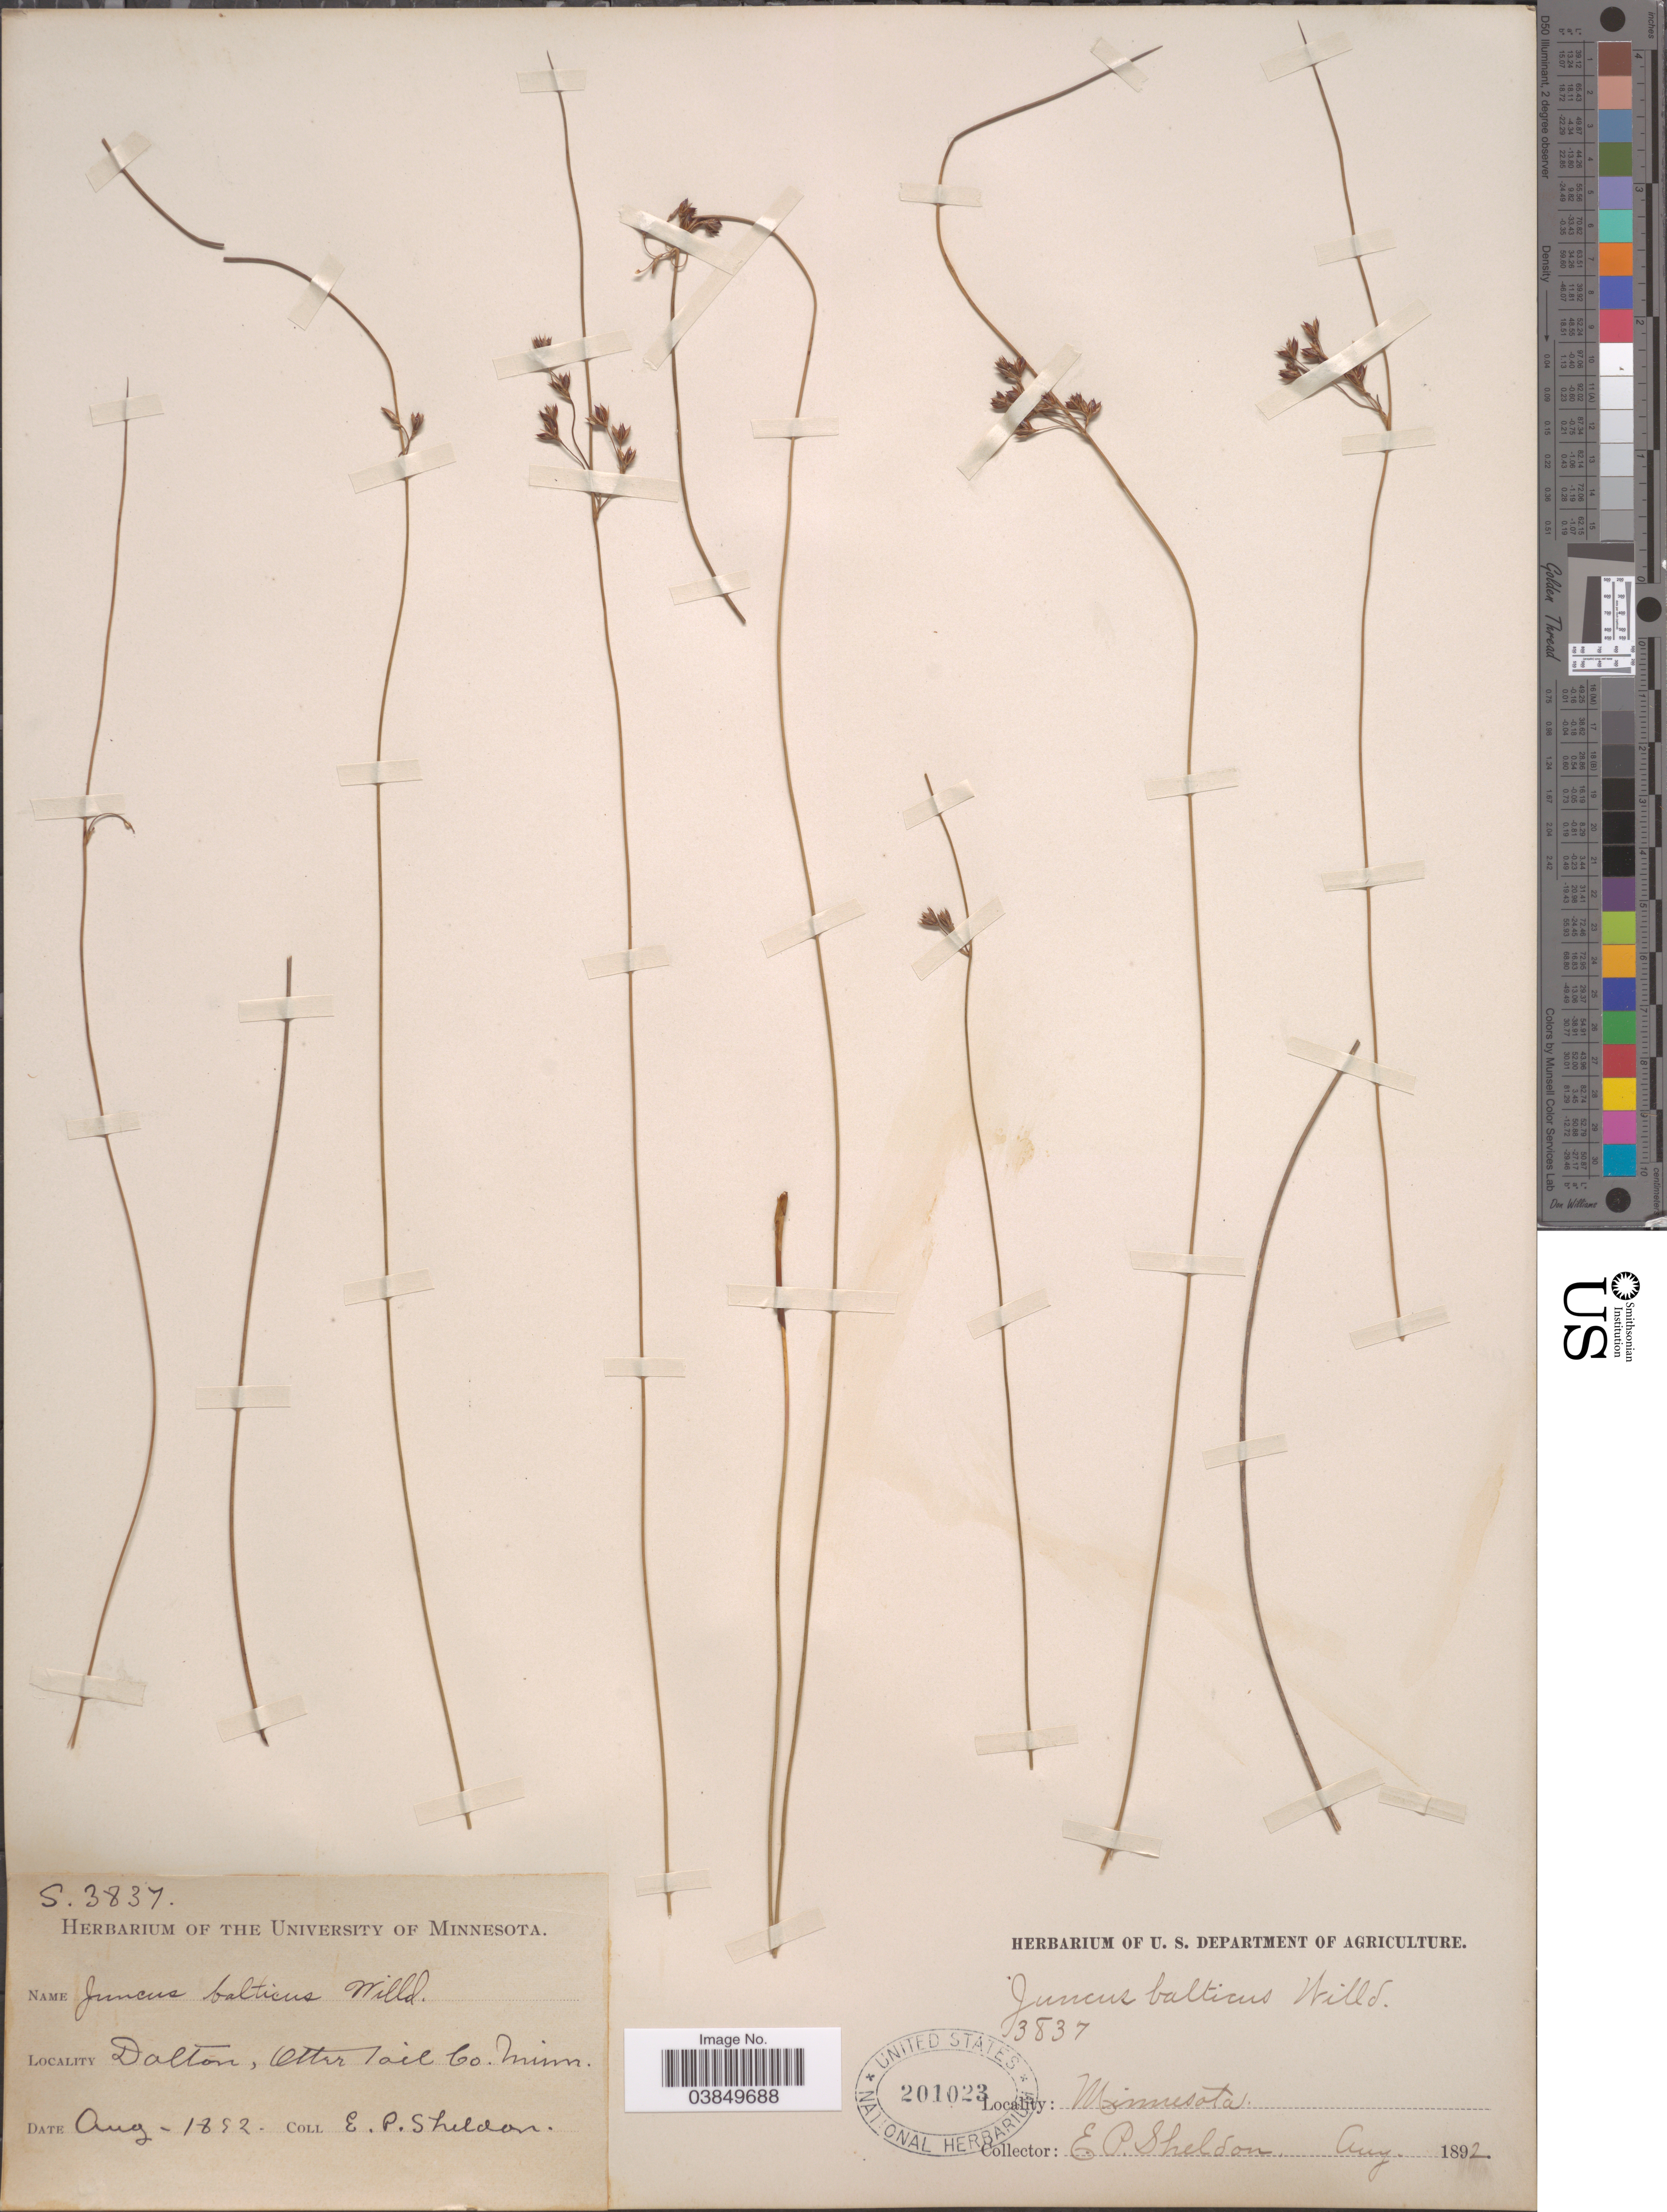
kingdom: Plantae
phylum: Tracheophyta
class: Liliopsida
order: Poales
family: Juncaceae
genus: Juncus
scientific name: Juncus balticus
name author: Willd.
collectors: E. P. Sheldon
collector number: S3837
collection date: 1852-08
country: United States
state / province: Minnesota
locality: Dolton, Otter Tail Co.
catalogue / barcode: US 201023